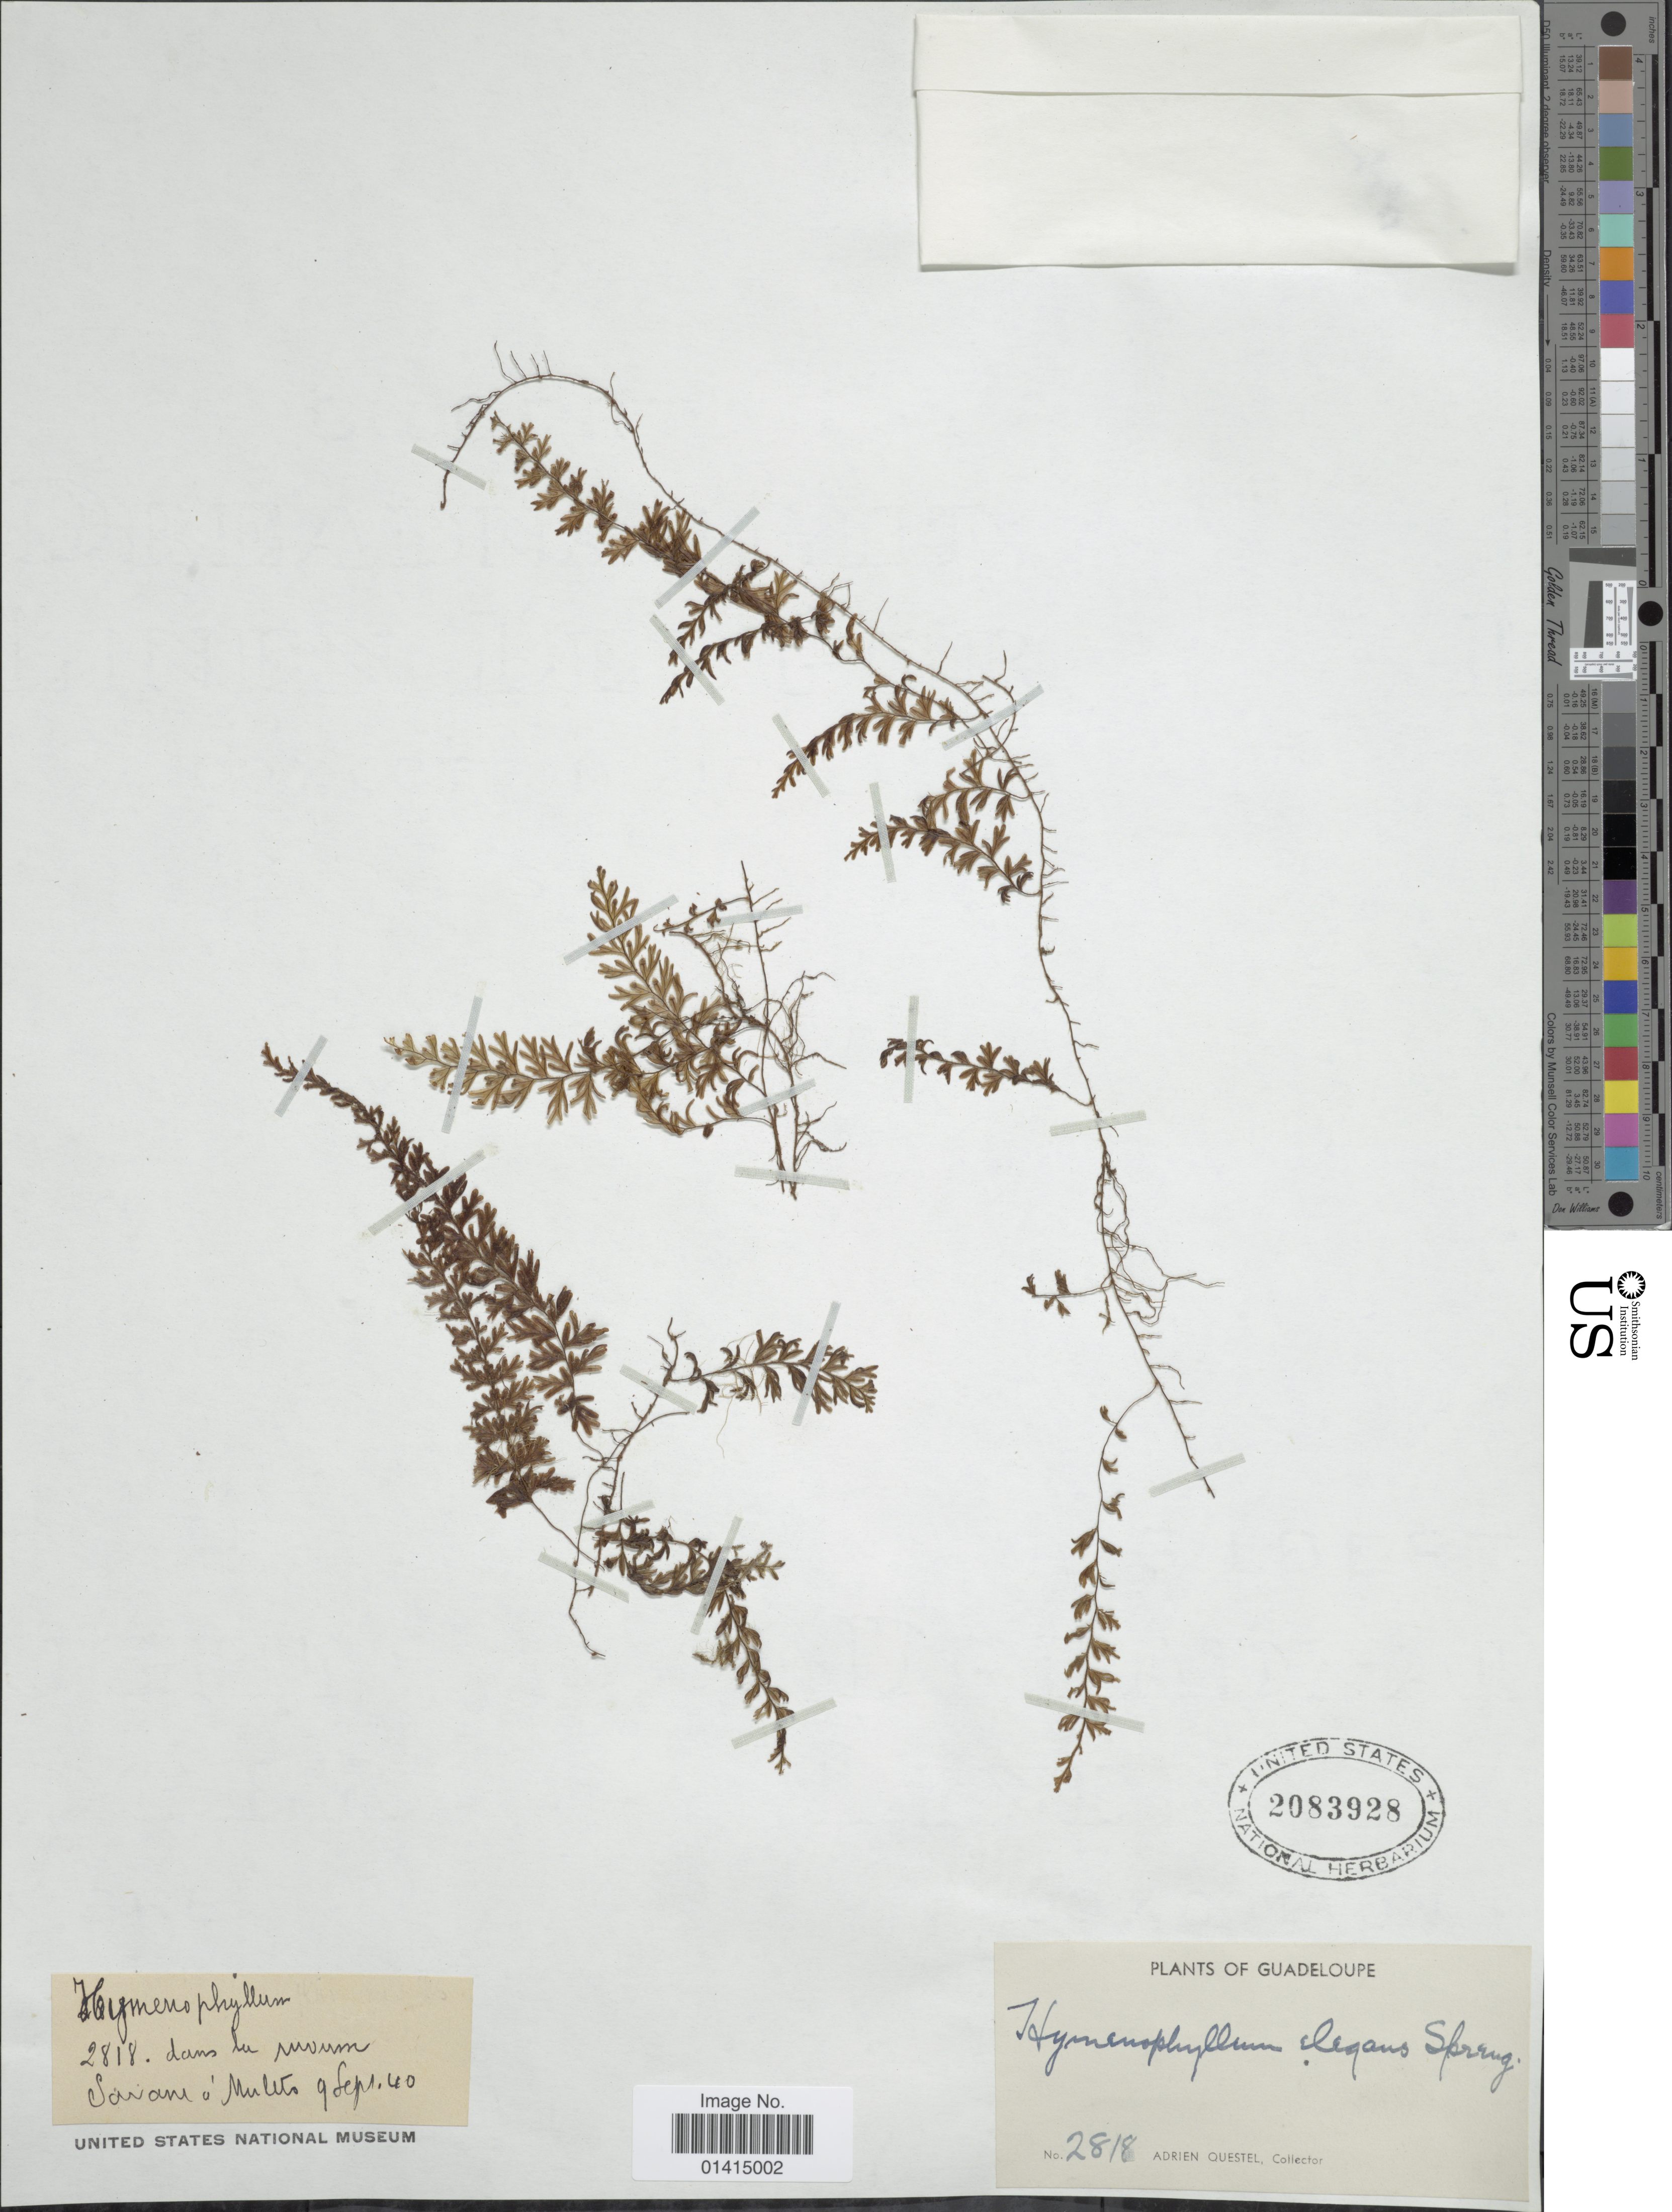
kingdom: Plantae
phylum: Tracheophyta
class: Polypodiopsida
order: Hymenophyllales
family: Hymenophyllaceae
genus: Hymenophyllum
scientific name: Hymenophyllum elegans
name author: Spreng.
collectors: A. Questel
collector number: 2818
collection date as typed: Transcribed d/m/y: 9/9/40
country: Guadeloupe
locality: Merlet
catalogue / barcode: US 2083928